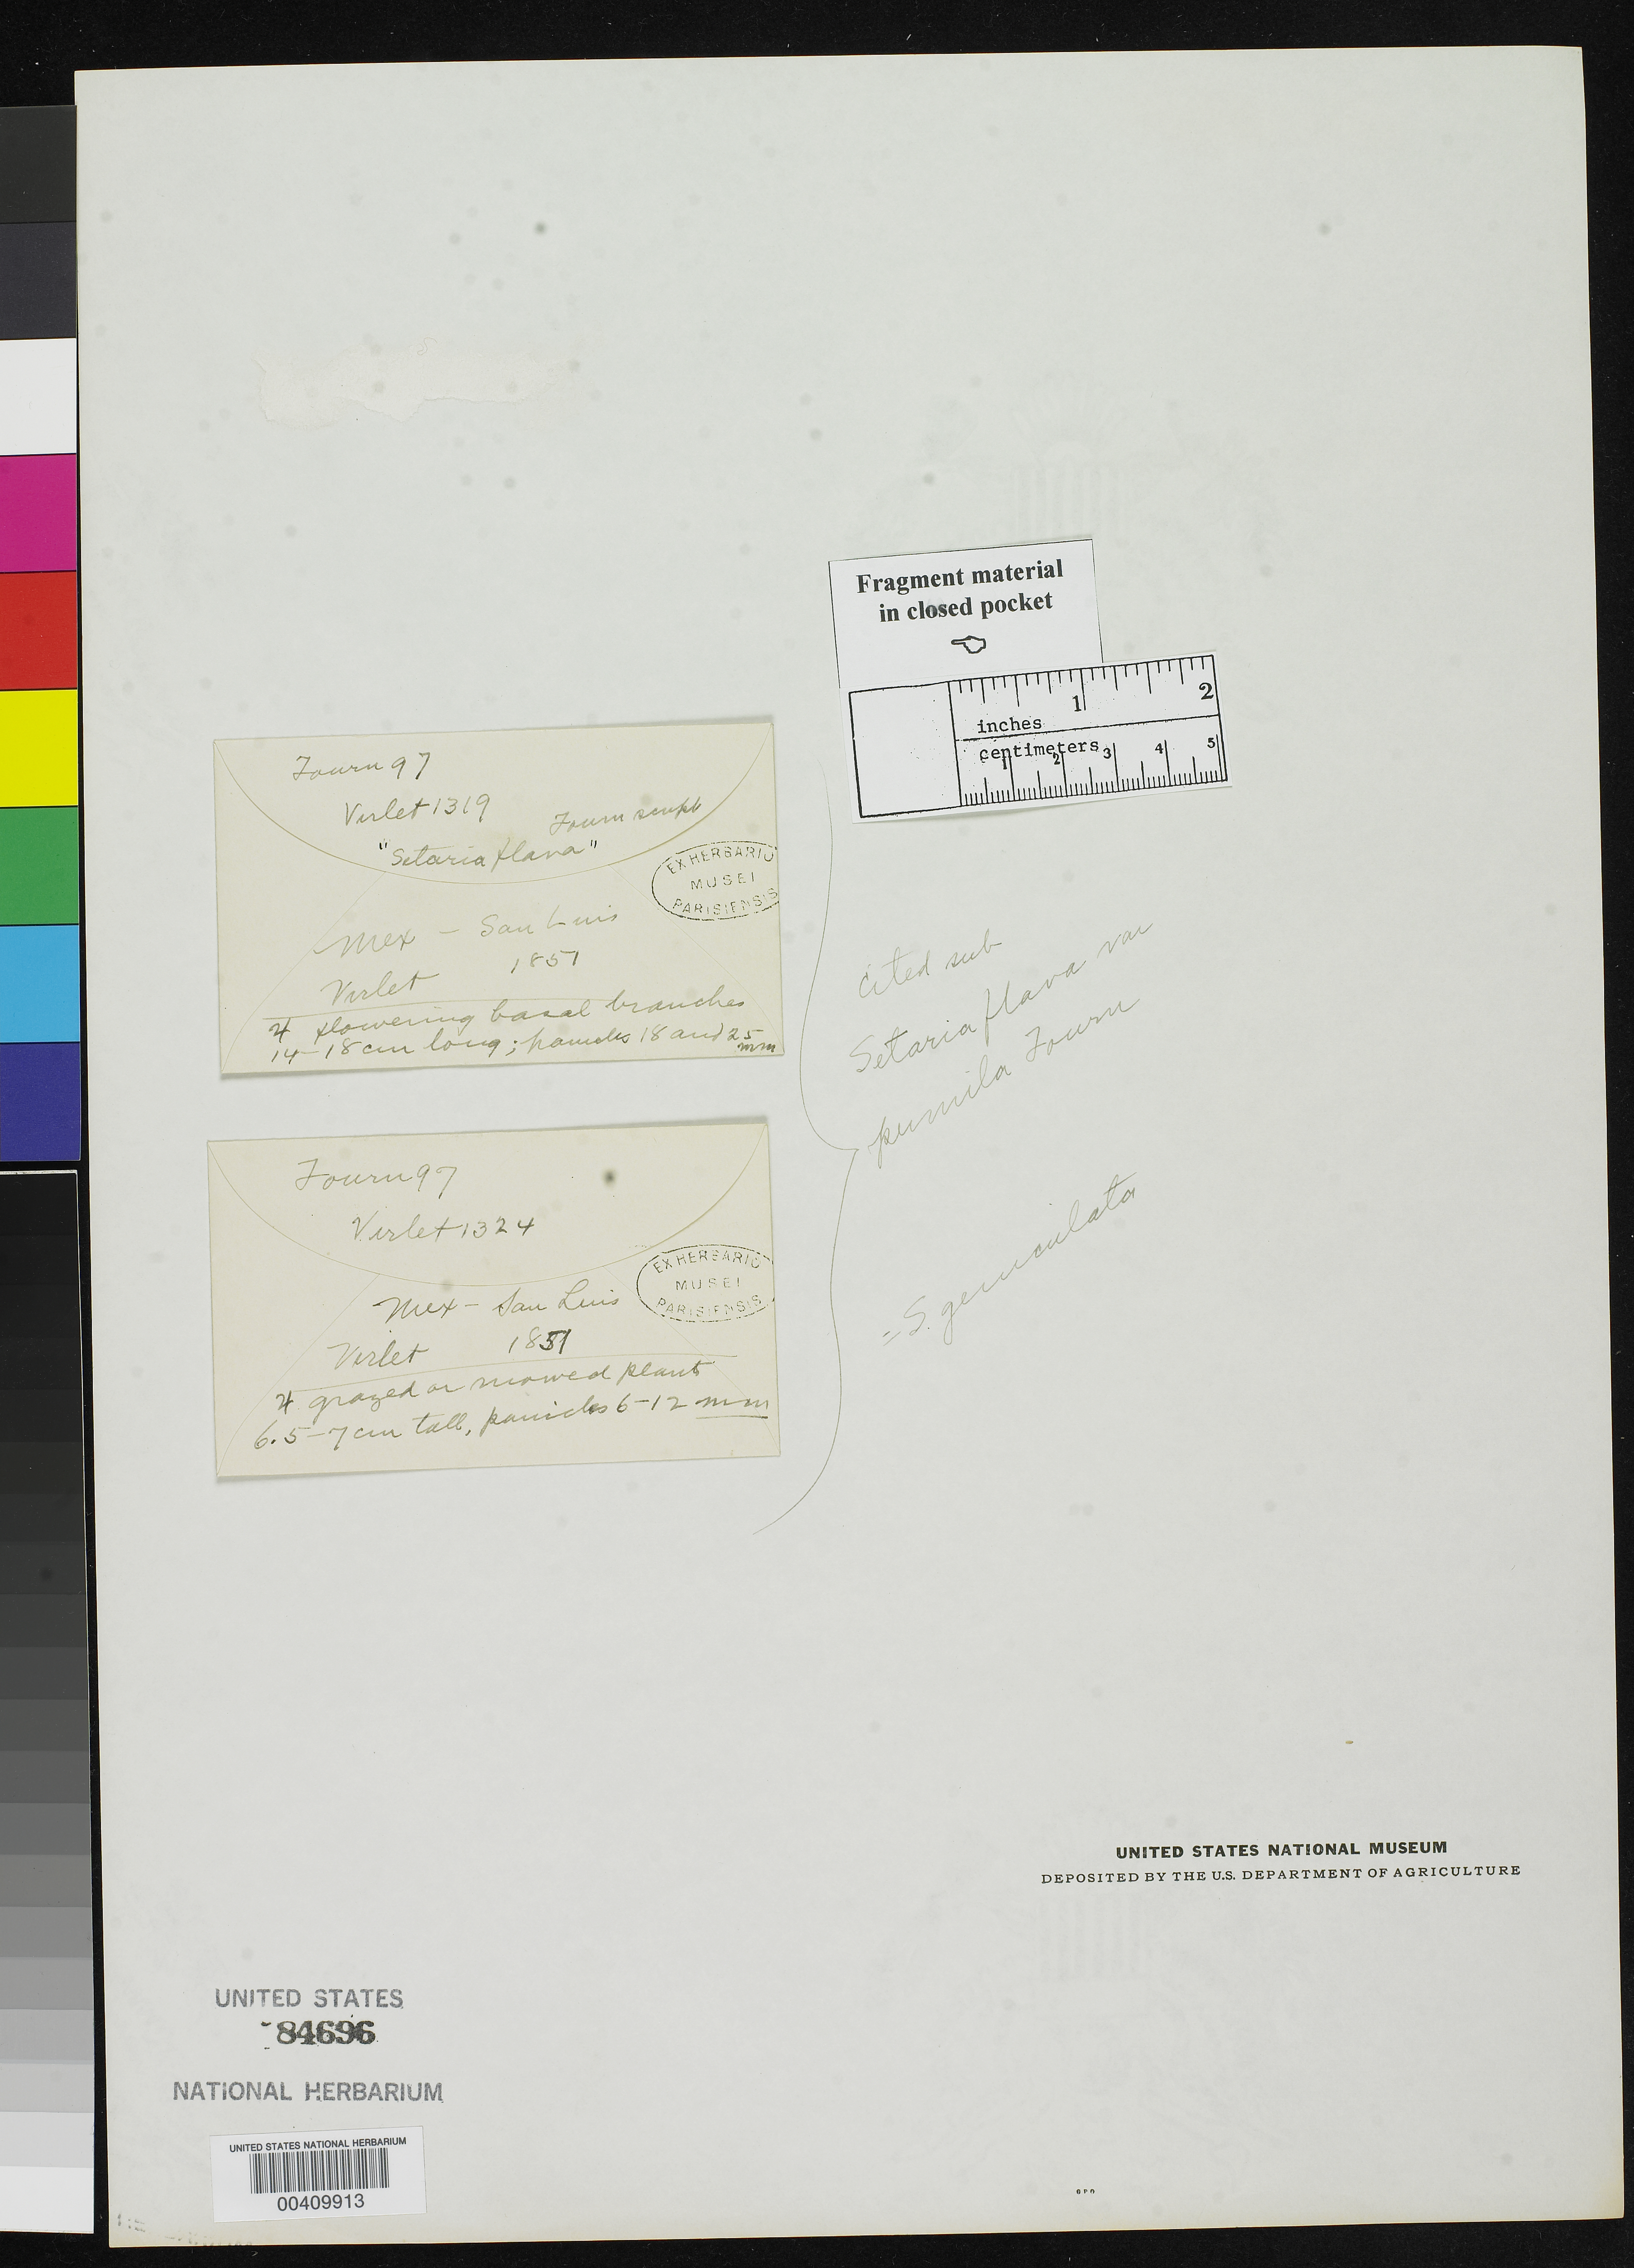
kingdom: Plantae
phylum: Tracheophyta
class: Liliopsida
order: Poales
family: Poaceae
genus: Setaria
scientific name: Setaria flava var. pumila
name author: E. Fourn.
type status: Type Fragment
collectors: M. Virlet d'Aoust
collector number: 1319, 1324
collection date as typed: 1851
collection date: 1851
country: Mexico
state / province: San Luis Potosi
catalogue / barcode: US 84696